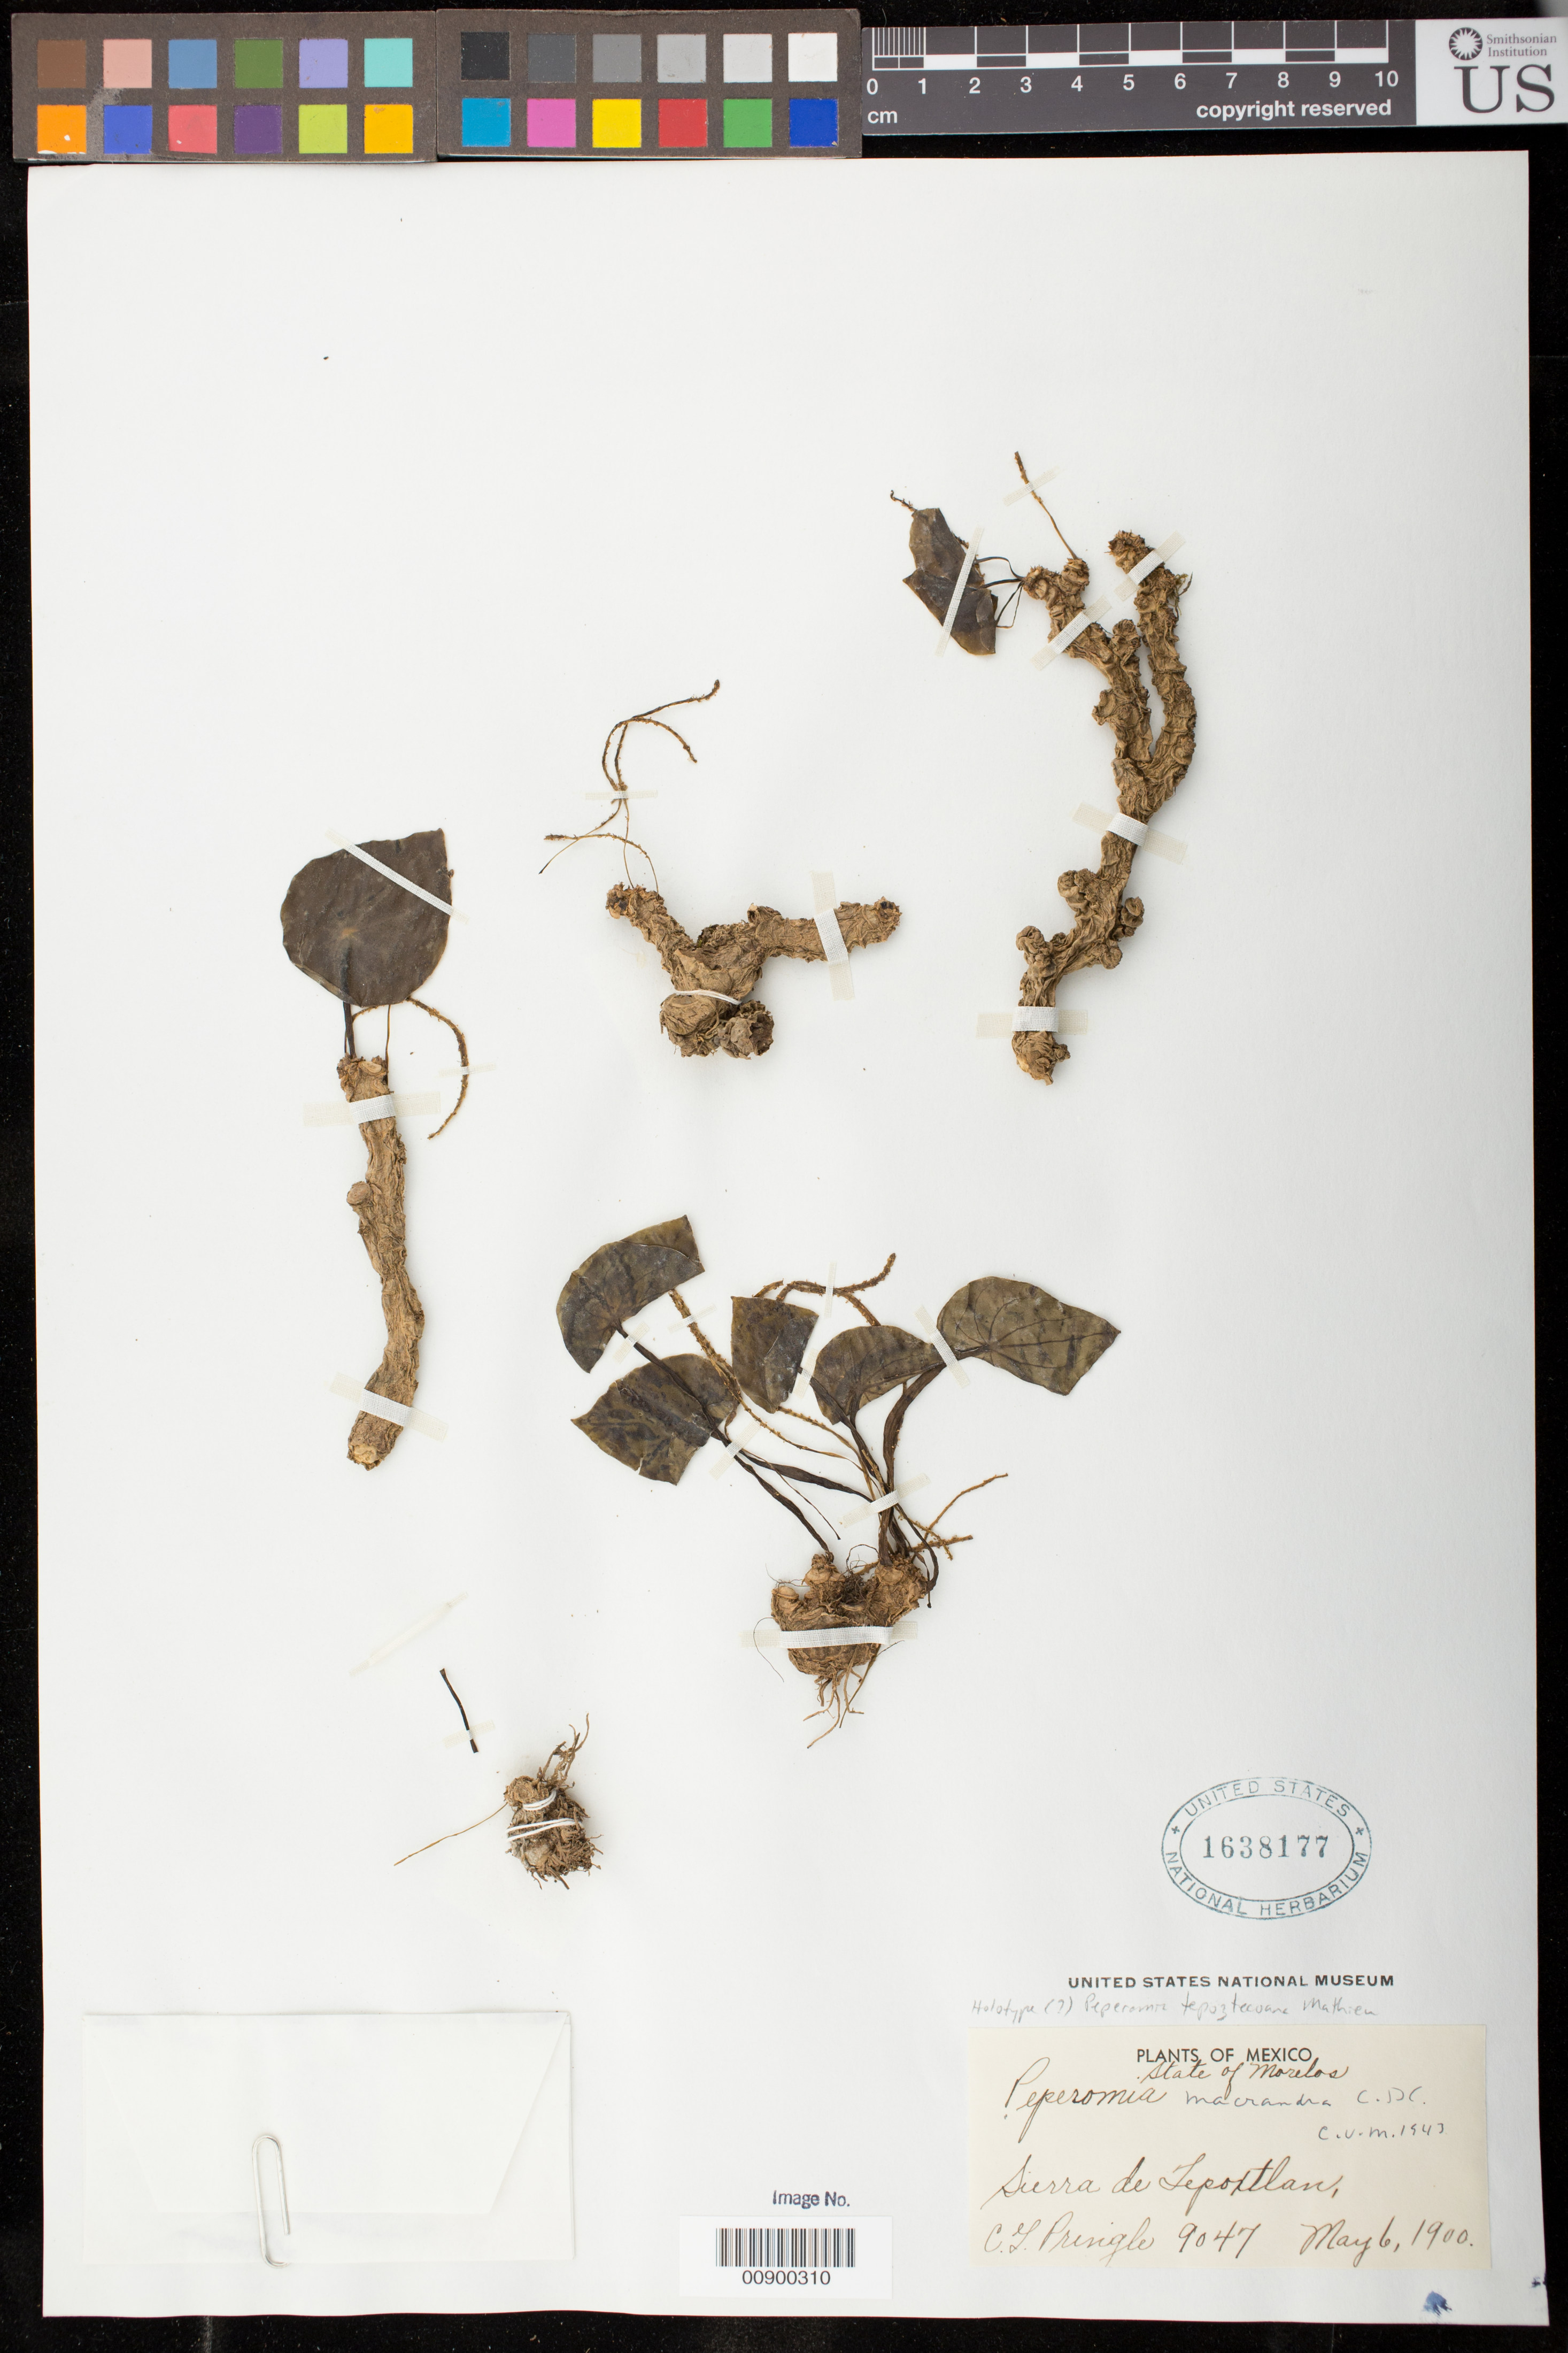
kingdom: Plantae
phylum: Tracheophyta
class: Magnoliopsida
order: Piperales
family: Piperaceae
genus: Peperomia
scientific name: Peperomia tepoztecoana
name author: G. Mathieu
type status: Holotype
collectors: C. G. Pringle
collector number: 9047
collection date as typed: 06 May 1900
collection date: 1900-05-06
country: Mexico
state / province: Morelos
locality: Sierra de Tepoxtlan, State of Morelos.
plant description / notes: Type collection and presumably holotype of Peperomia tepoztecoana G. Mathieu, but not annotated by the author with that species name or as type (and US number not cited in protologue).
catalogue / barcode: US 1638177